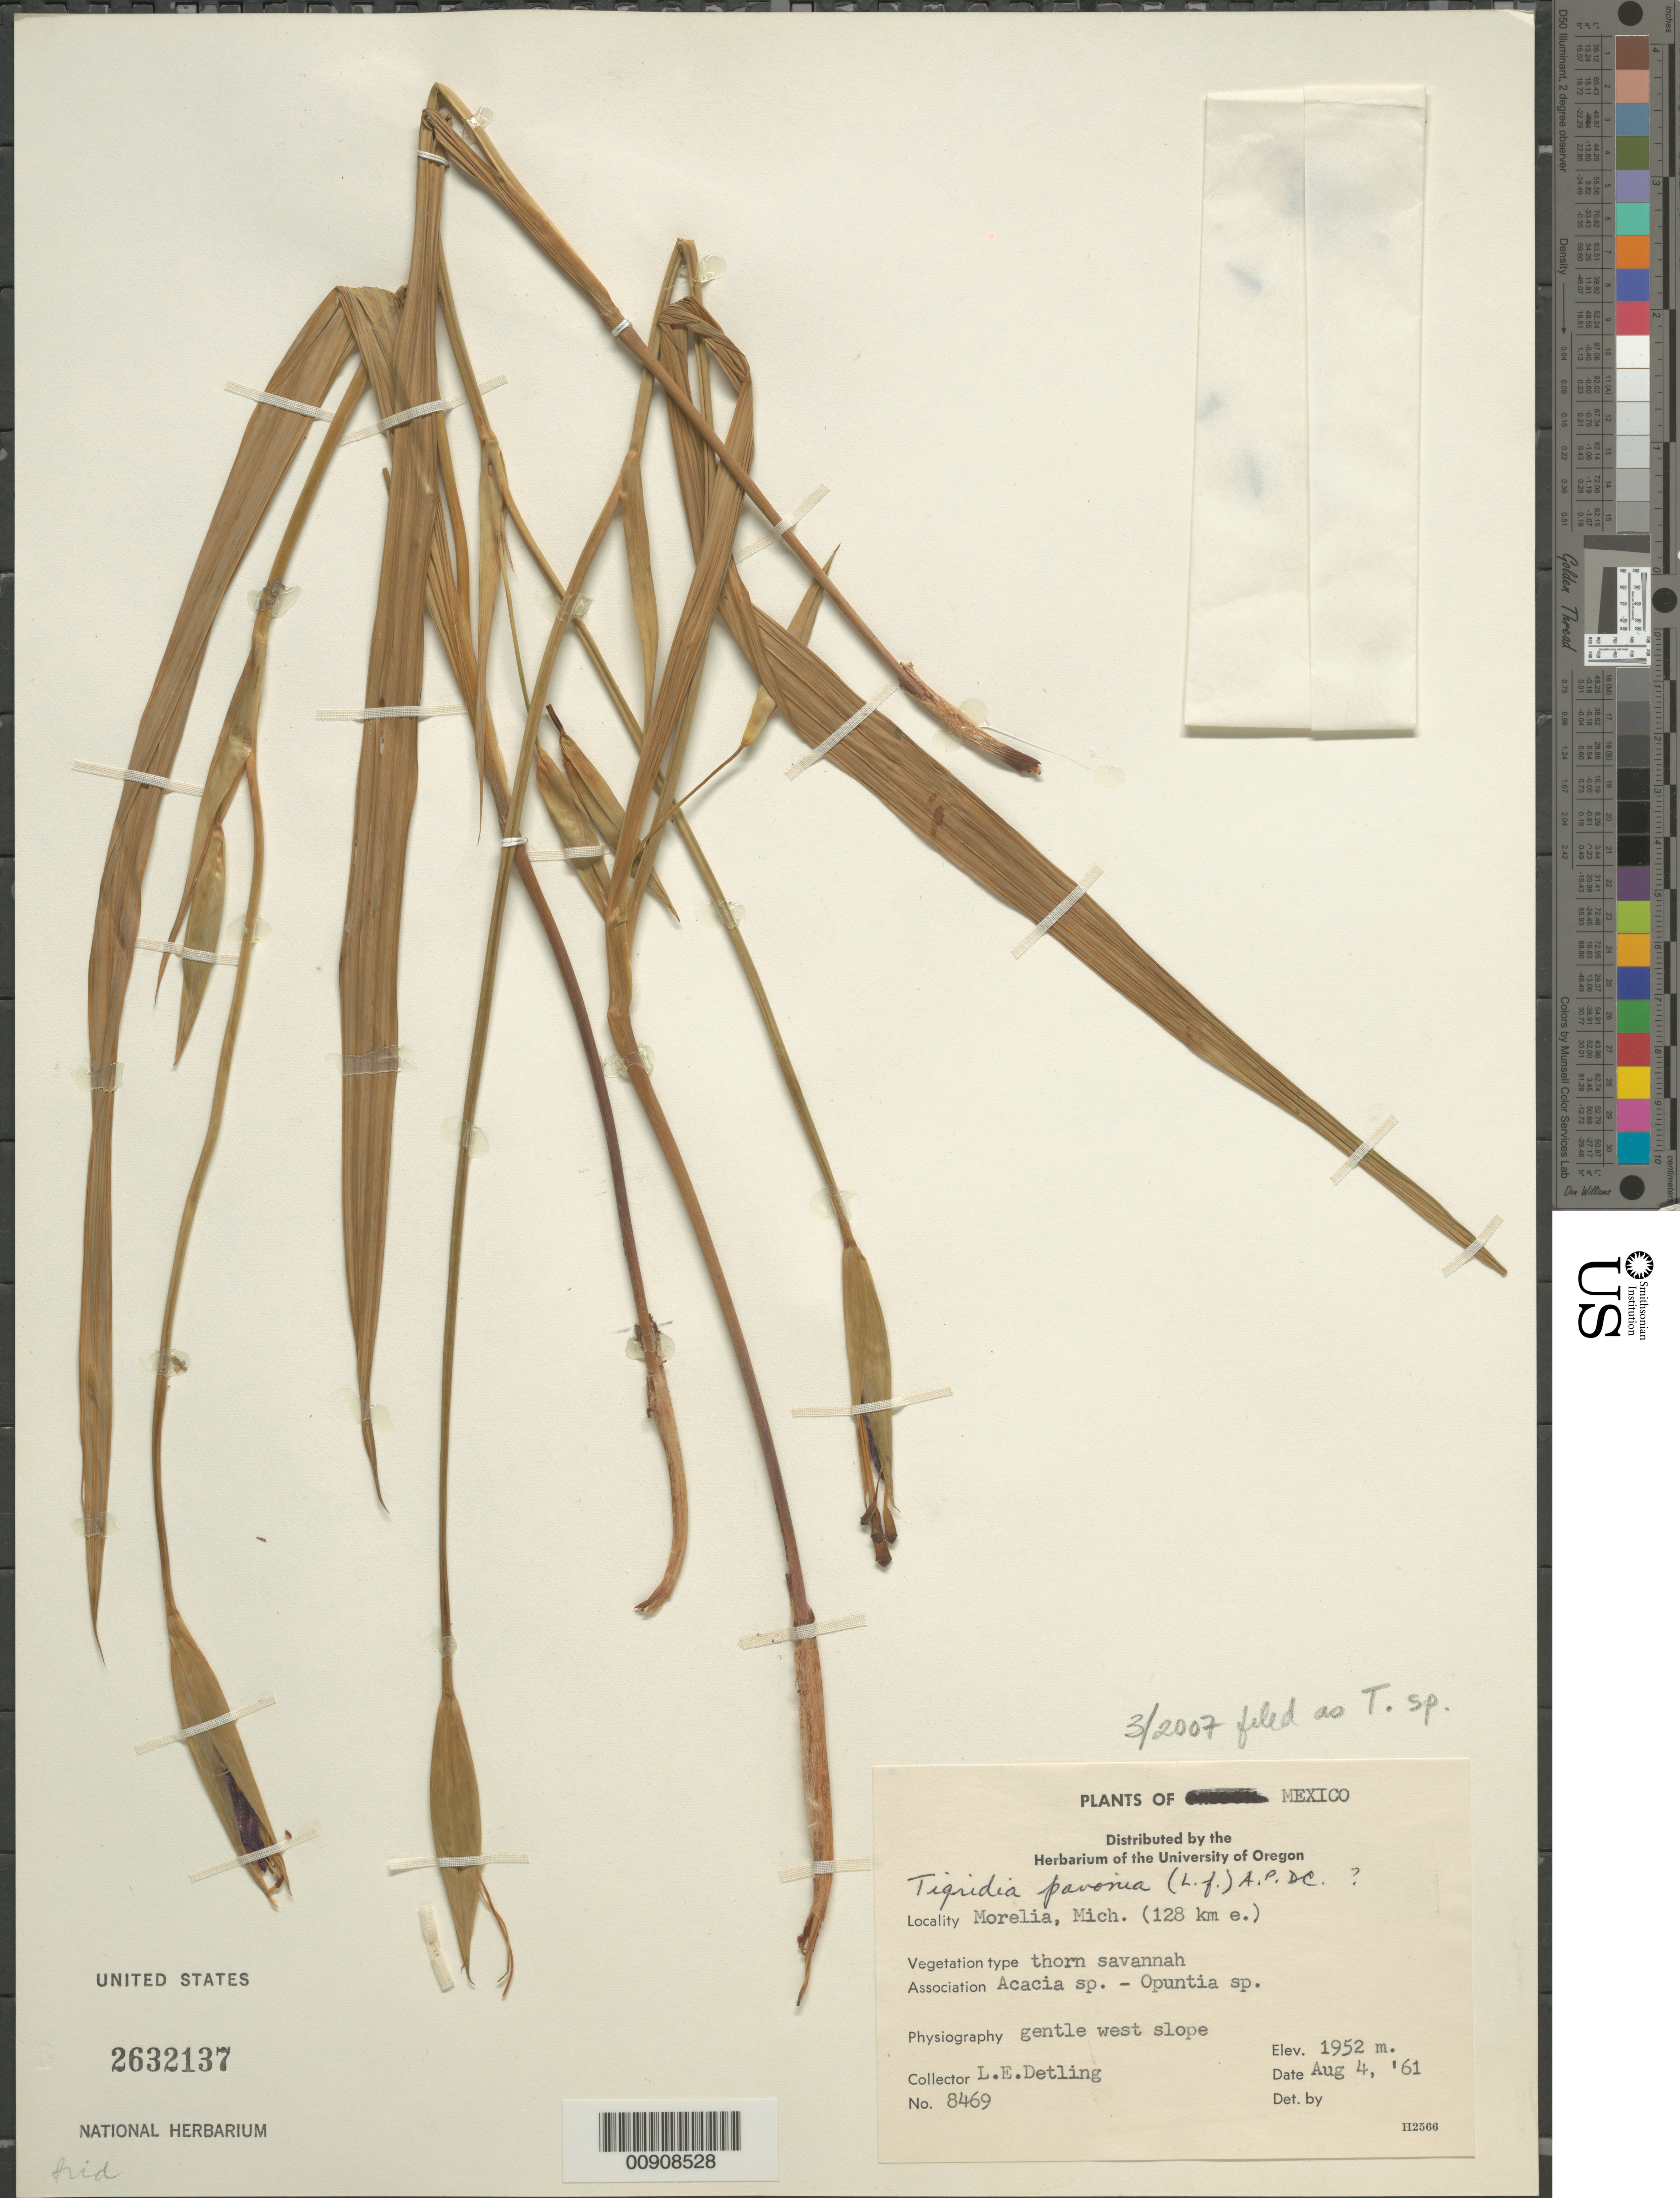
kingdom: Plantae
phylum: Tracheophyta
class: Liliopsida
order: Asparagales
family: Iridaceae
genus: Tigridia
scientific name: Tigridia sp.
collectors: L. E. Detling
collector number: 8469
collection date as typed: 04 Aug 1961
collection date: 1961-08-04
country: Mexico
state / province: Michoacán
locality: Morelia, Michoacán (128 km. E)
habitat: Gently west slope. Thorn savannah. Association Acacia sp. - Opuntia sp.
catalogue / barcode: US 2632137